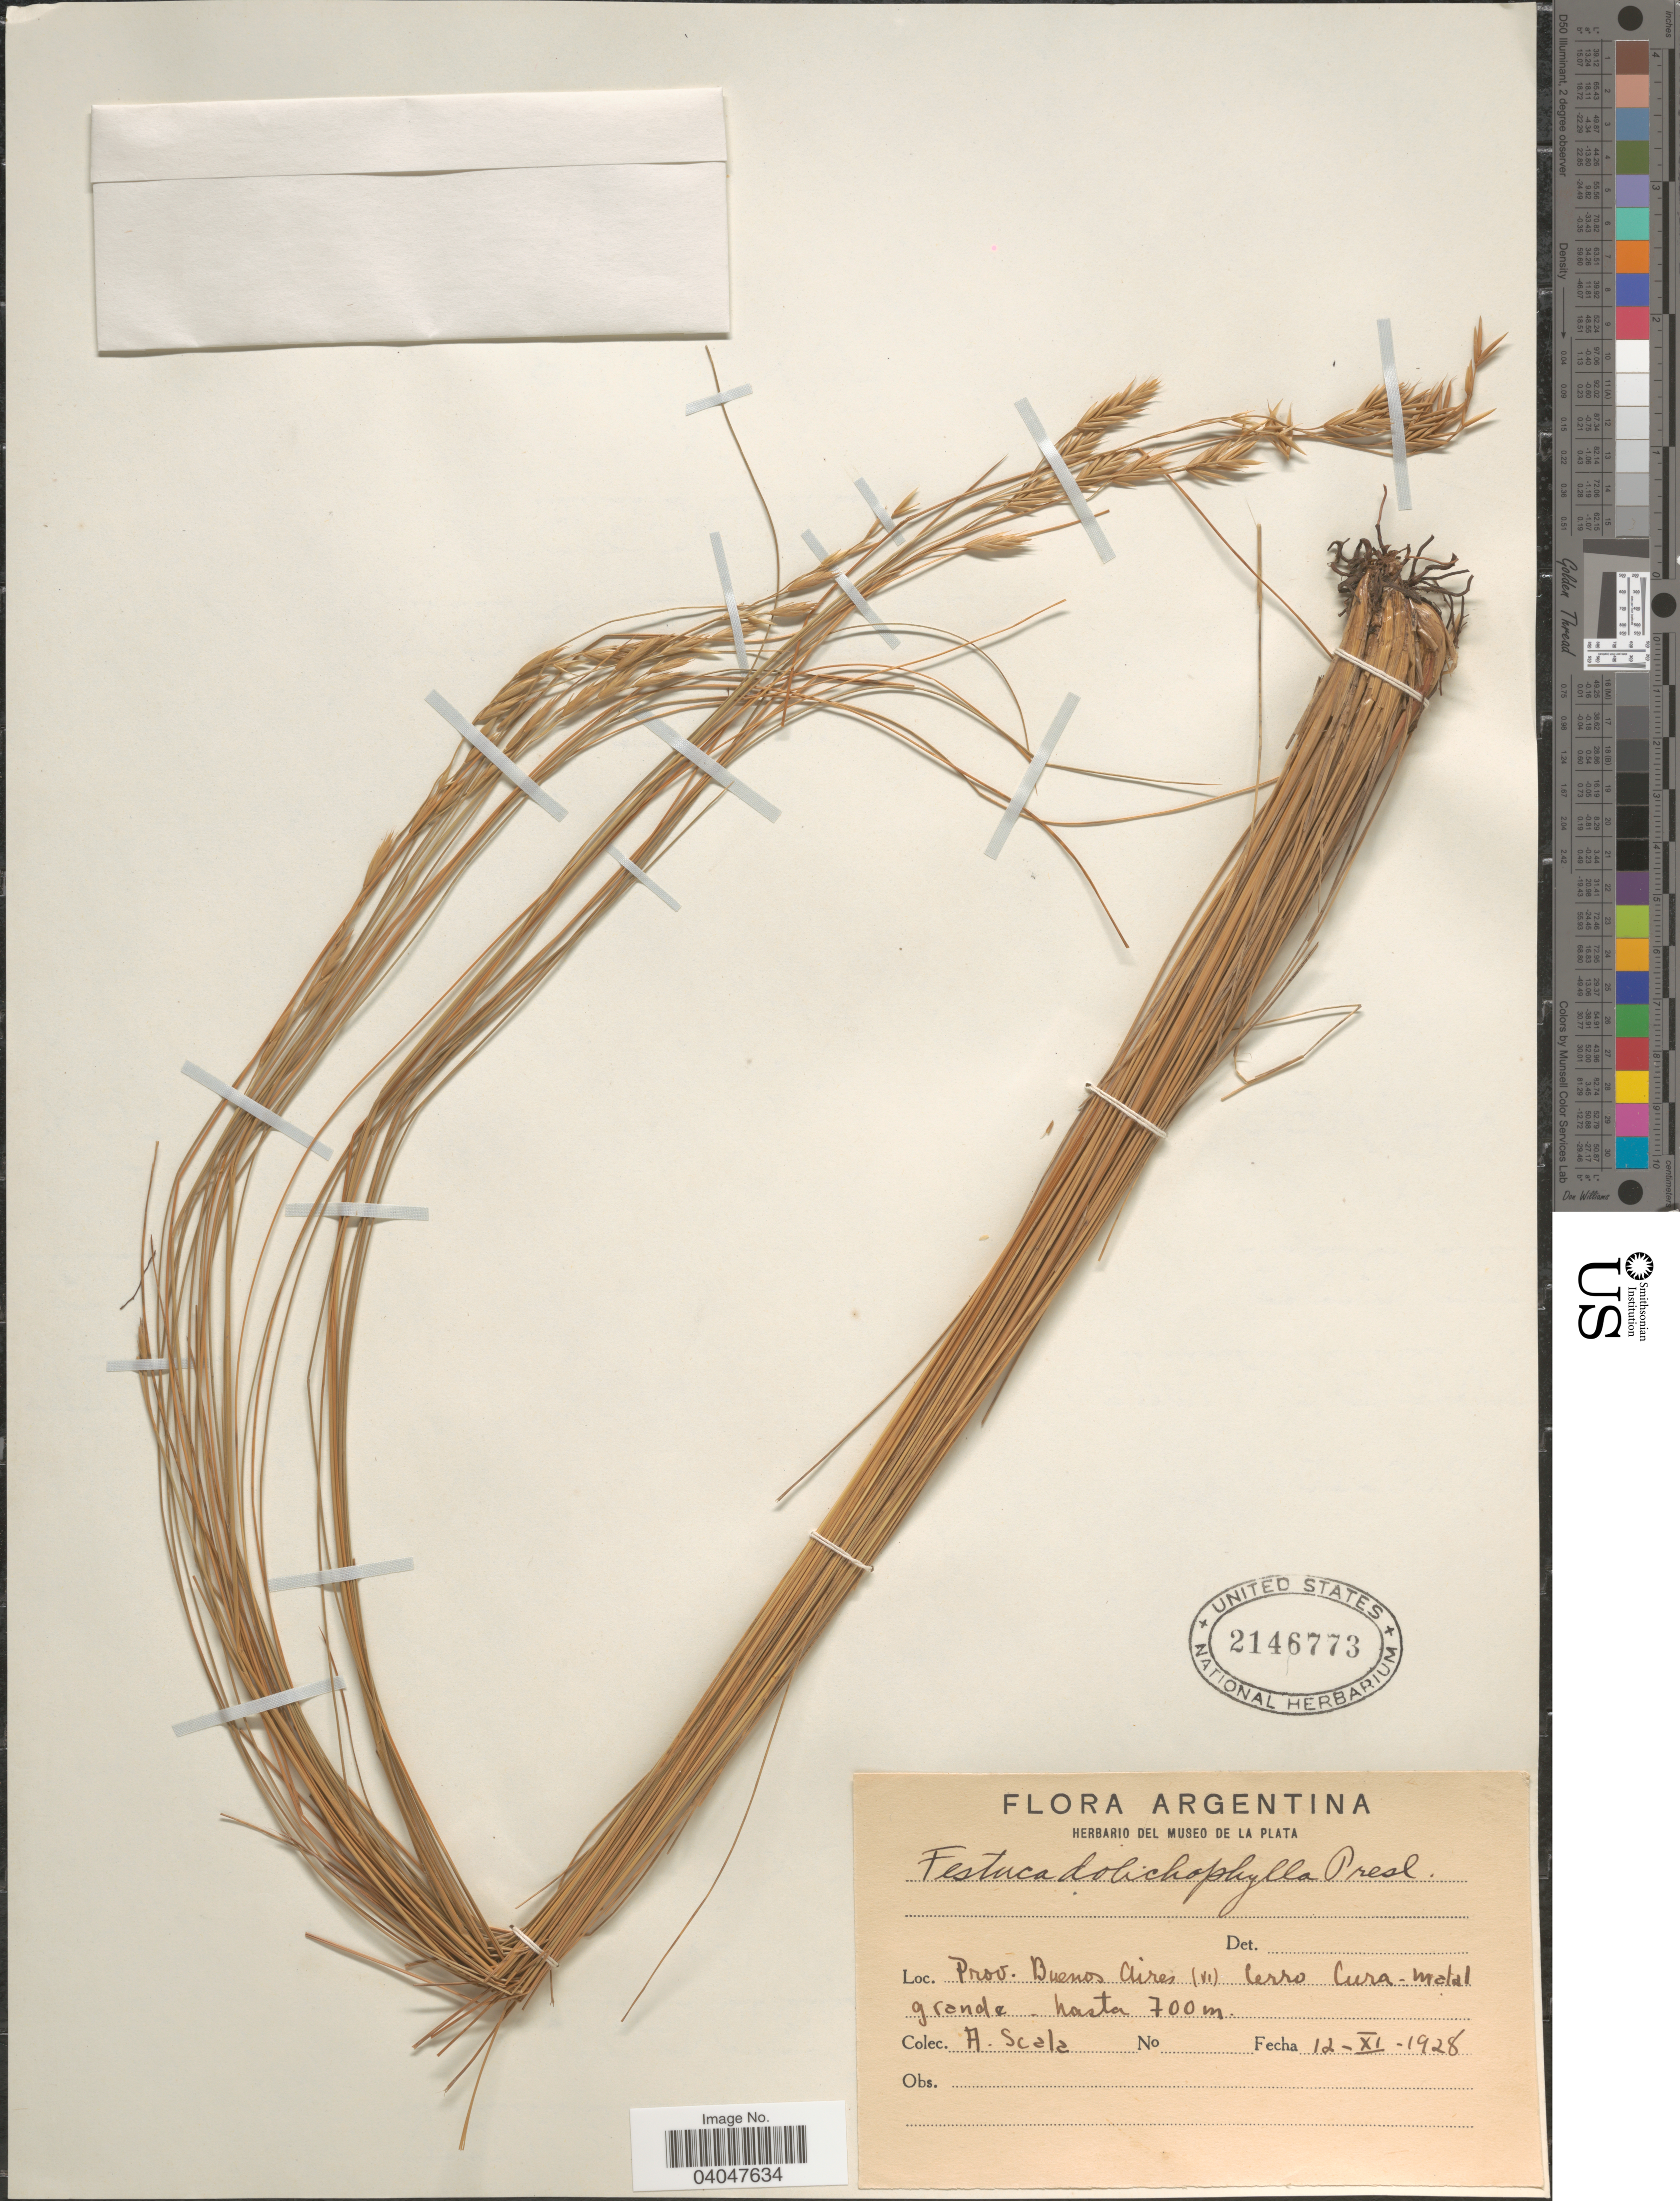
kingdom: Plantae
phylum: Tracheophyta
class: Liliopsida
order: Poales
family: Poaceae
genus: Festuca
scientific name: Festuca dolichophylla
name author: J. Presl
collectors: A. Scala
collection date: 1928-11-12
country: Argentina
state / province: Buenos Aires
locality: Prov. Buenos Aires (VI). Cerro Cura-matal grande.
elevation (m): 700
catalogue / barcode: US 2146773